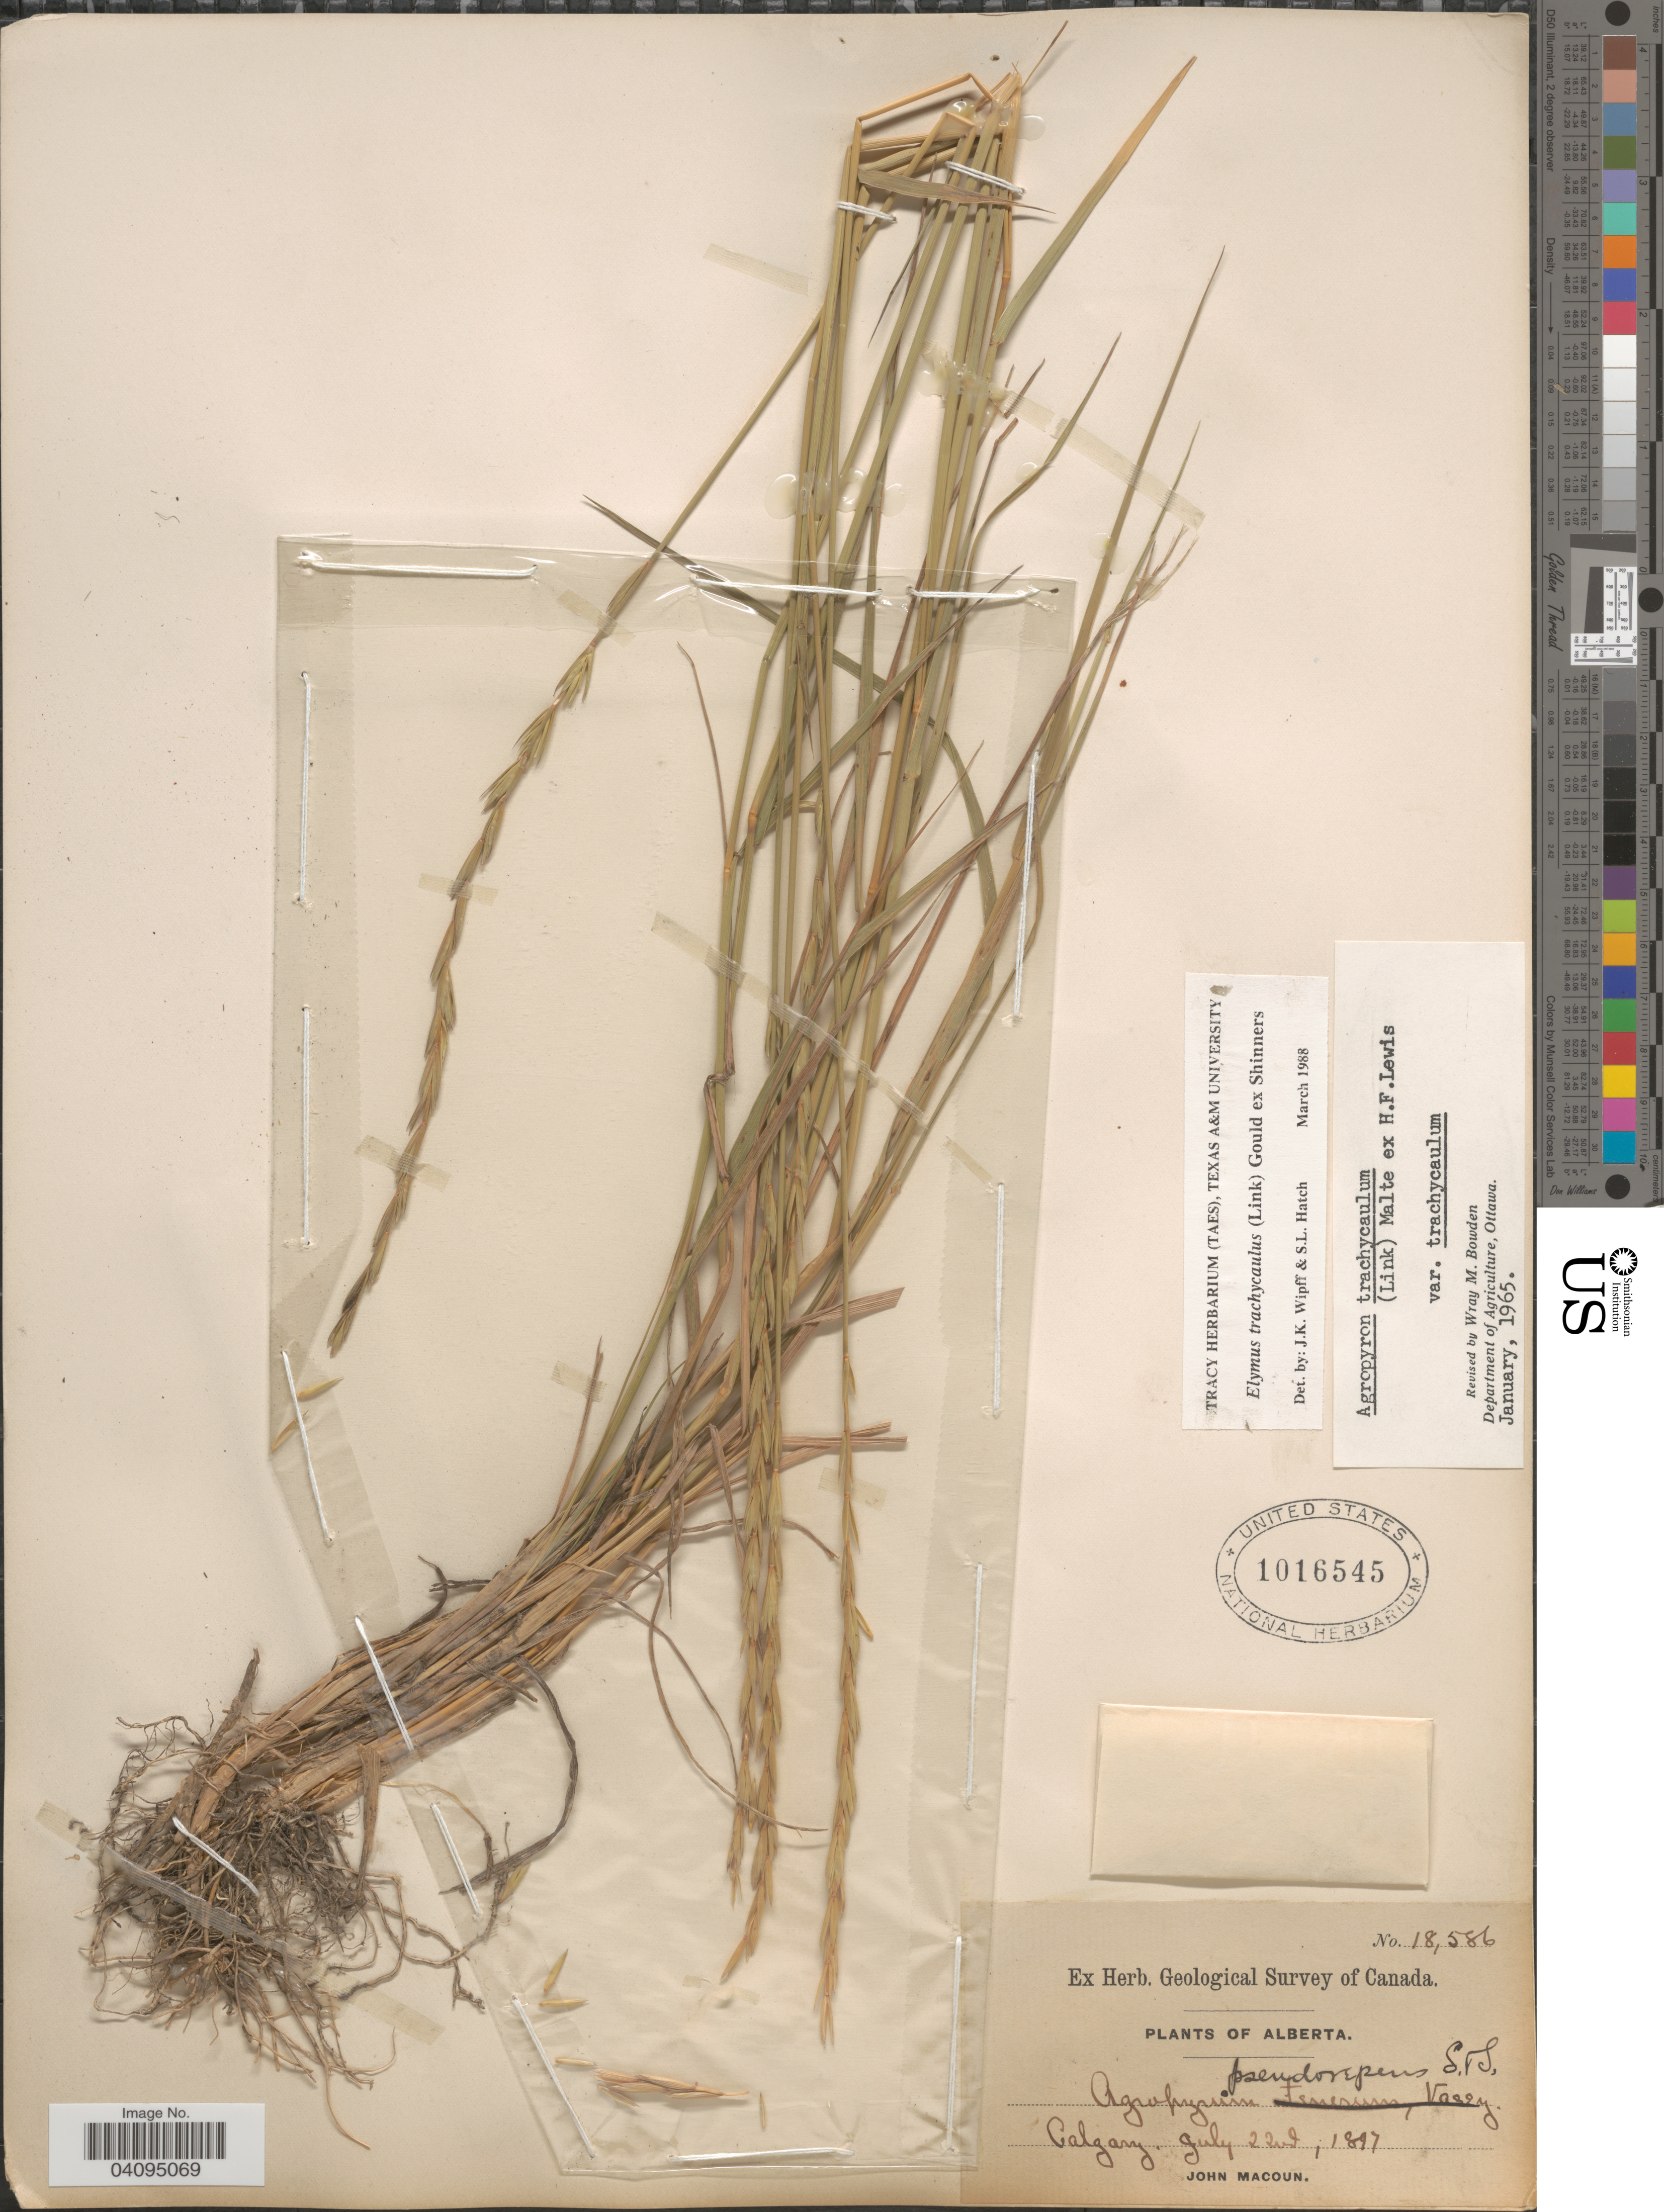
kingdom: Plantae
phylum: Tracheophyta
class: Liliopsida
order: Poales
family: Poaceae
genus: Elymus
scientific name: Elymus trachycaulus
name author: (Link) Gould ex Shinners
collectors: J. Macoun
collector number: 18586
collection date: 1897-07-22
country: Canada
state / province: Alberta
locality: Geological Survey of Canada. Calgary.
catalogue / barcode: US 1016545